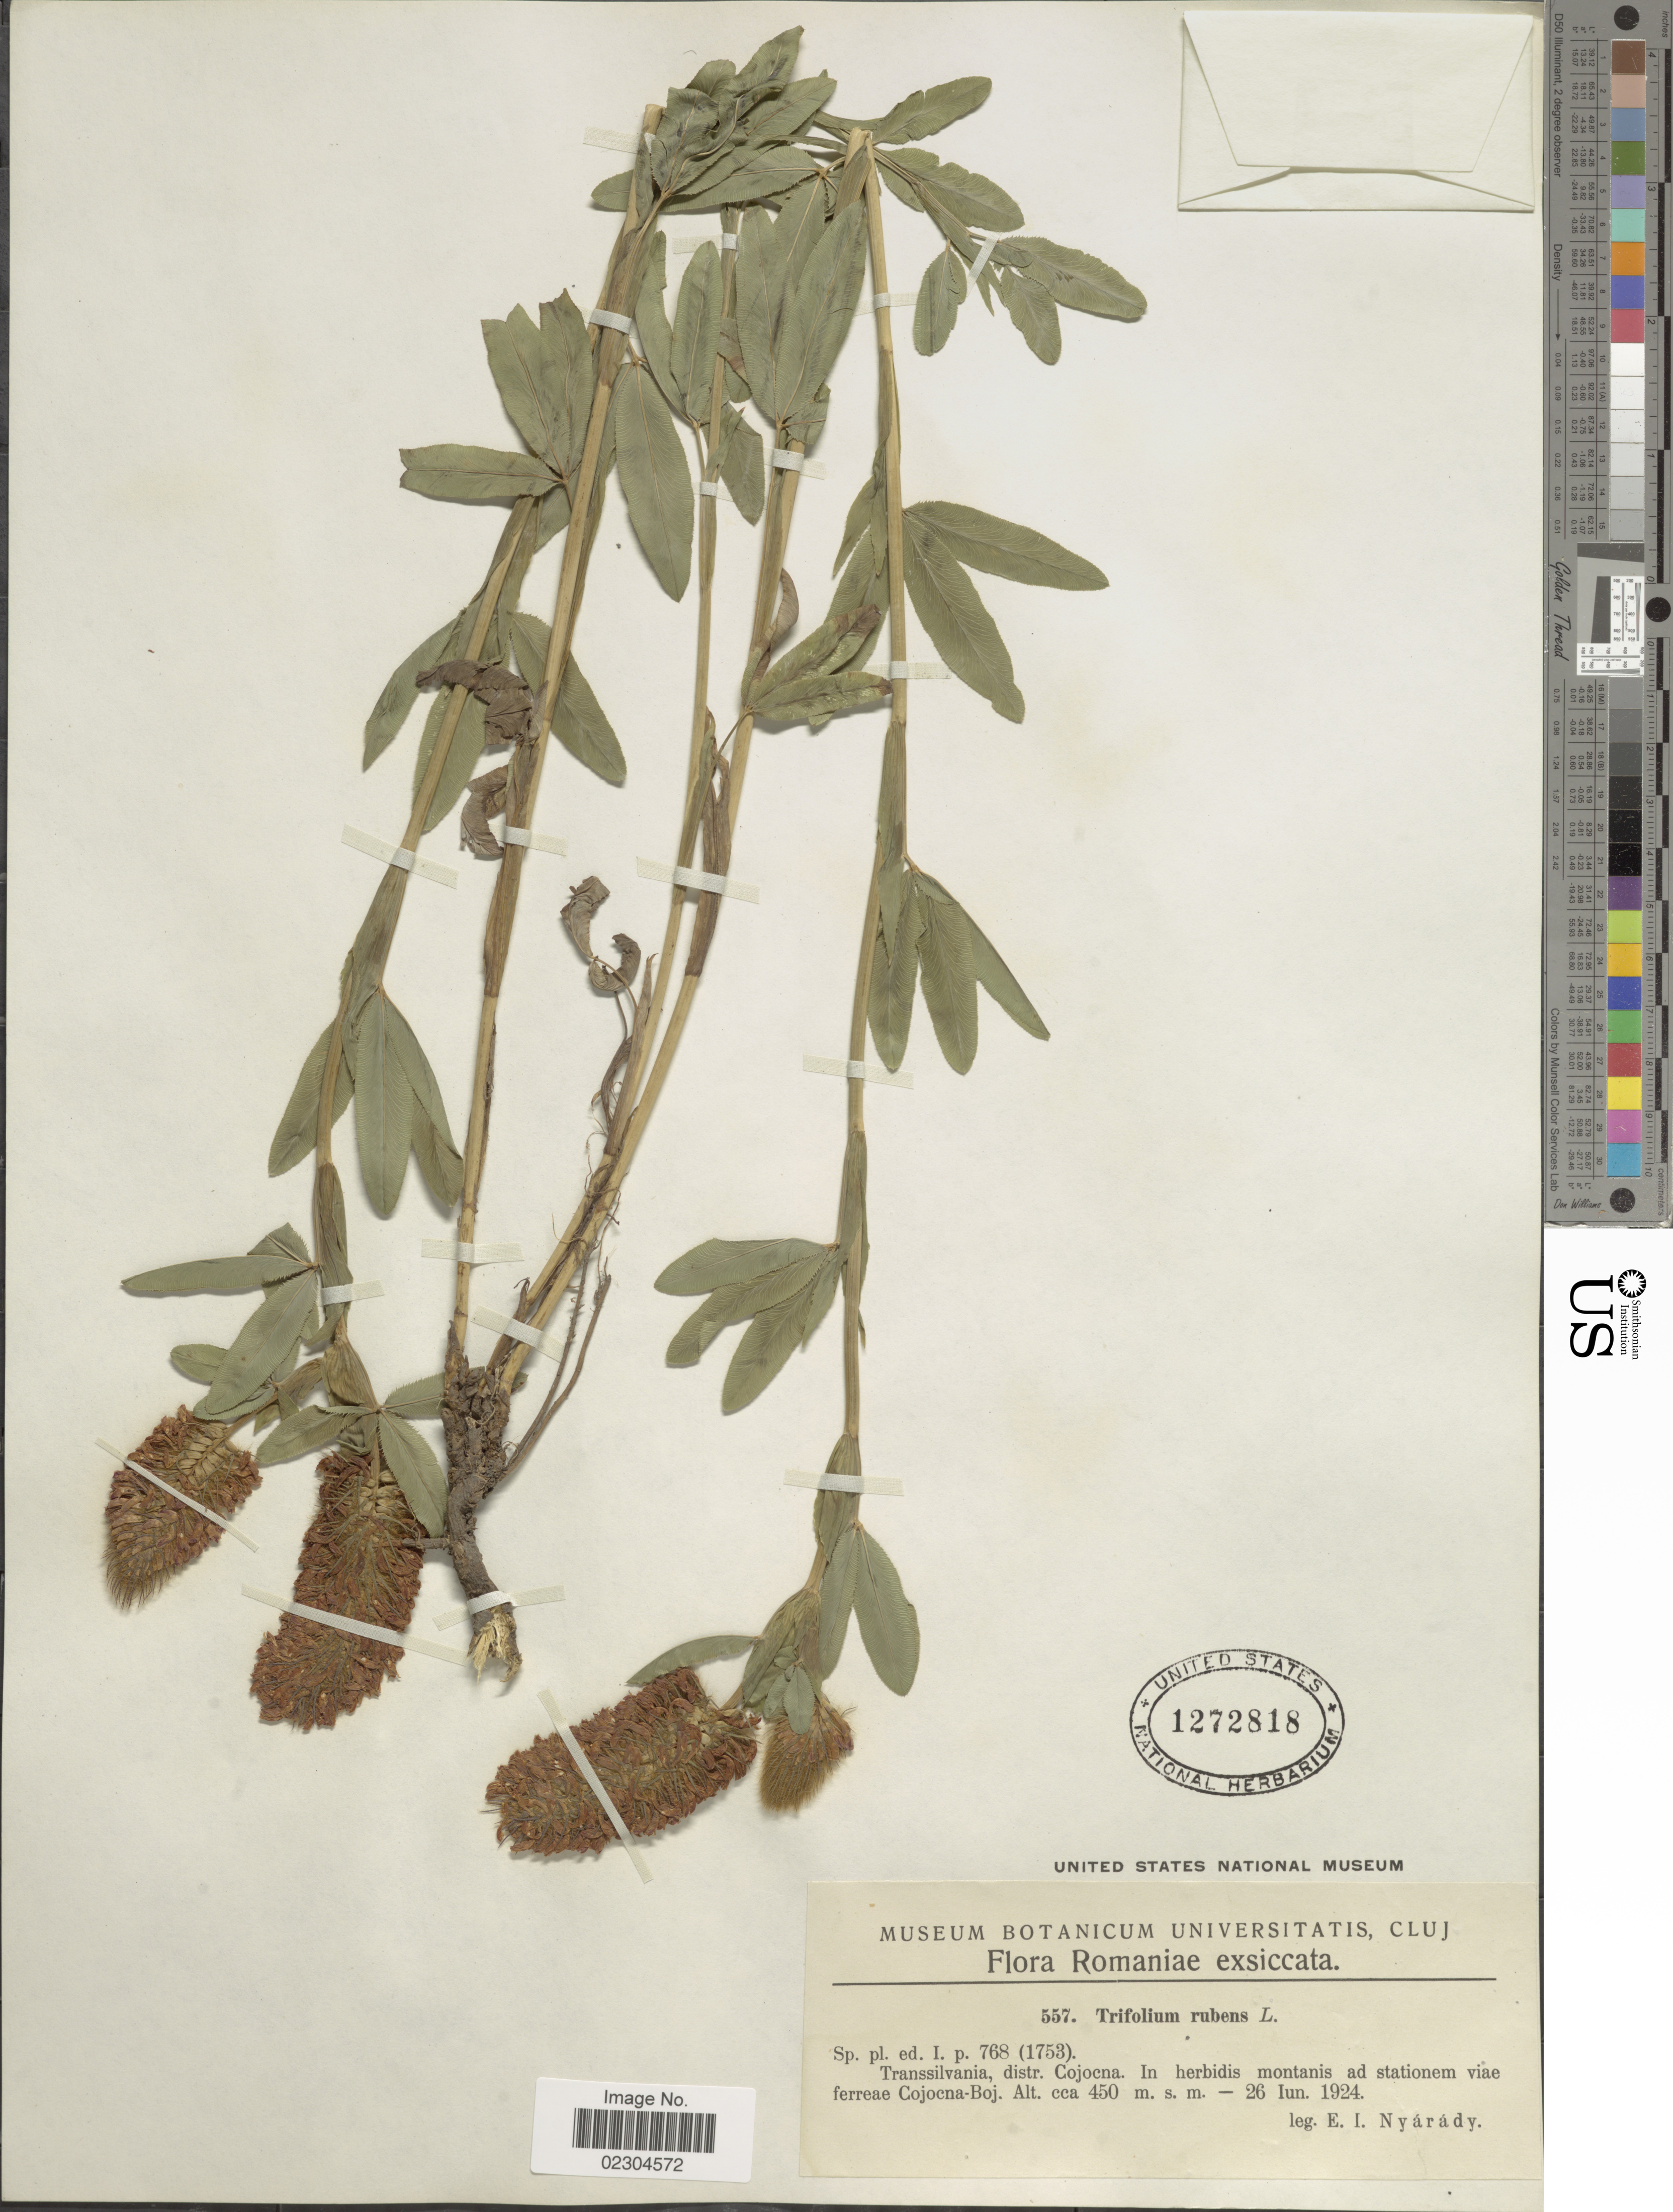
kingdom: Plantae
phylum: Tracheophyta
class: Magnoliopsida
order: Fabales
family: Fabaceae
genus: Trifolium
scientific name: Trifolium rubens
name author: L.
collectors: E. Nyärädy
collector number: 557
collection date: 1924-06-26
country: Romania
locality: Romaniae exsiccata, Transsilvania, distr. Cojocna, In herbidis montanis ad stationem viae ferreae Cojocna-Boj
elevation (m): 450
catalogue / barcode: US 1272818